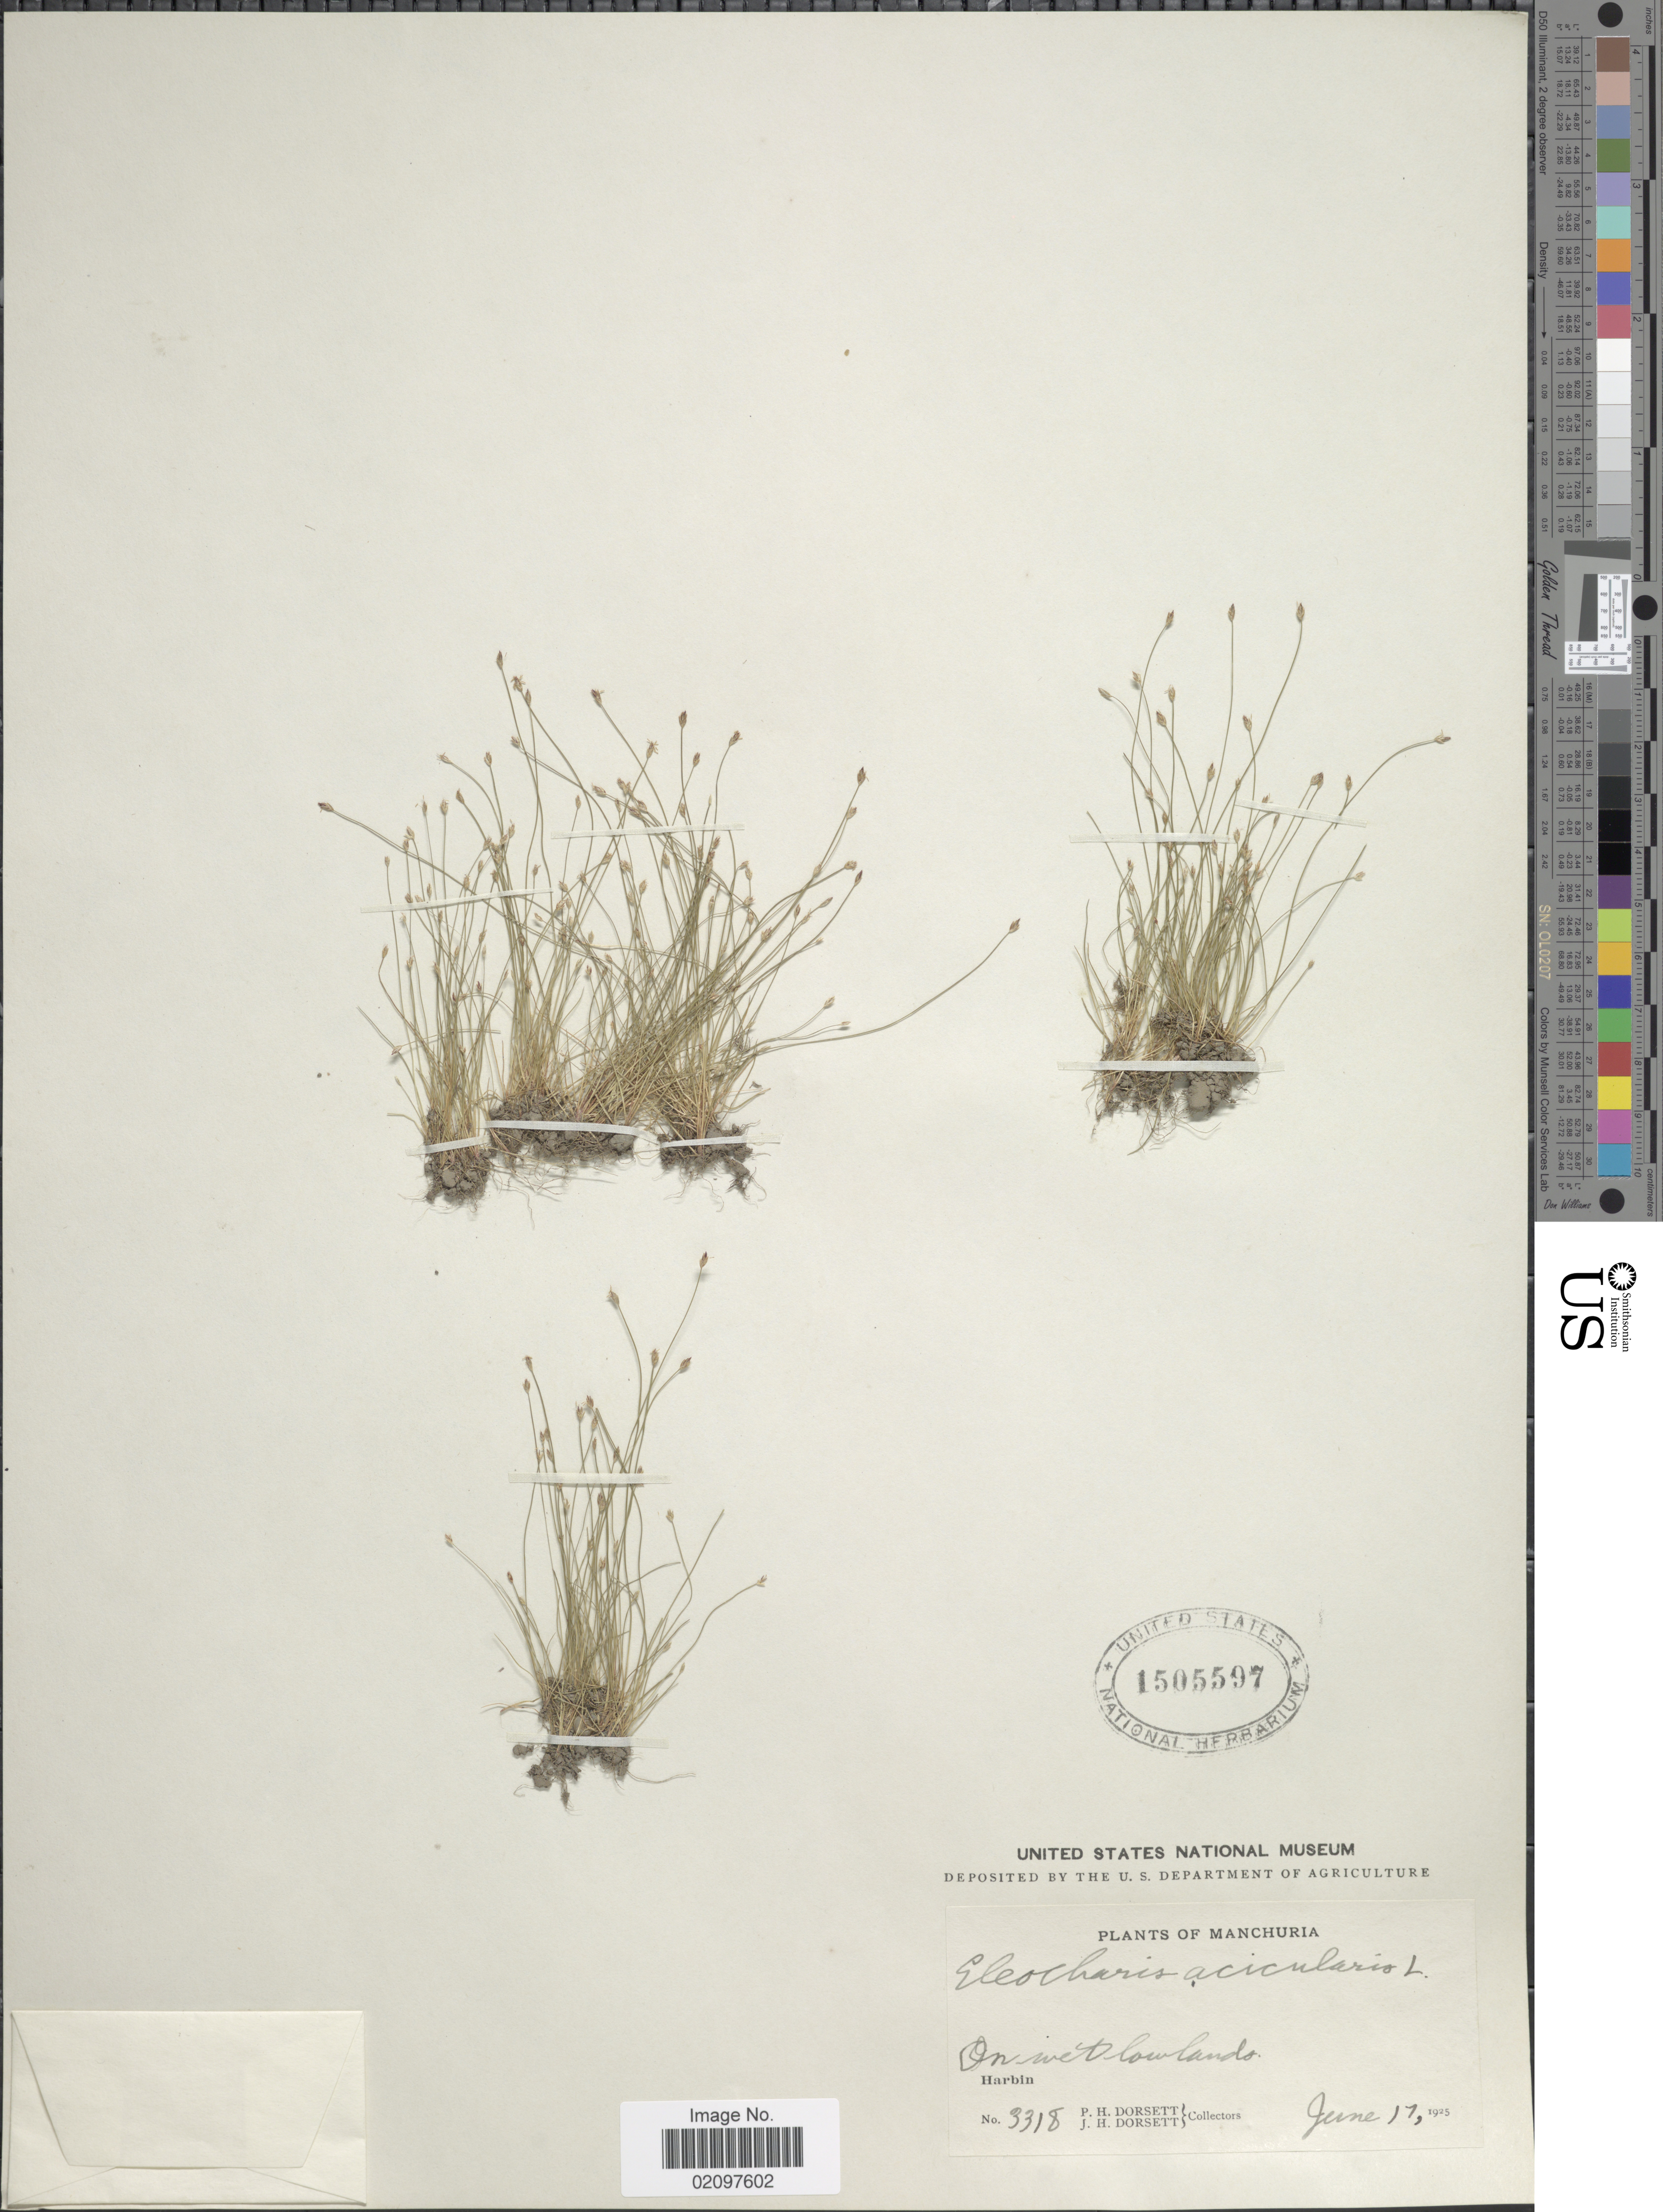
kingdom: Plantae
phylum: Tracheophyta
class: Liliopsida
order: Poales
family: Cyperaceae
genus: Eleocharis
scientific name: Eleocharis acicularis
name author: (L.) Roem. & Schult.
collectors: P. H. Dorsett & J. Dorsett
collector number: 3318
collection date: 1925-06-17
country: China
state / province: Heilongjiang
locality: Manchuria, On wet lowlands, Harbin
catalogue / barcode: US 1505597